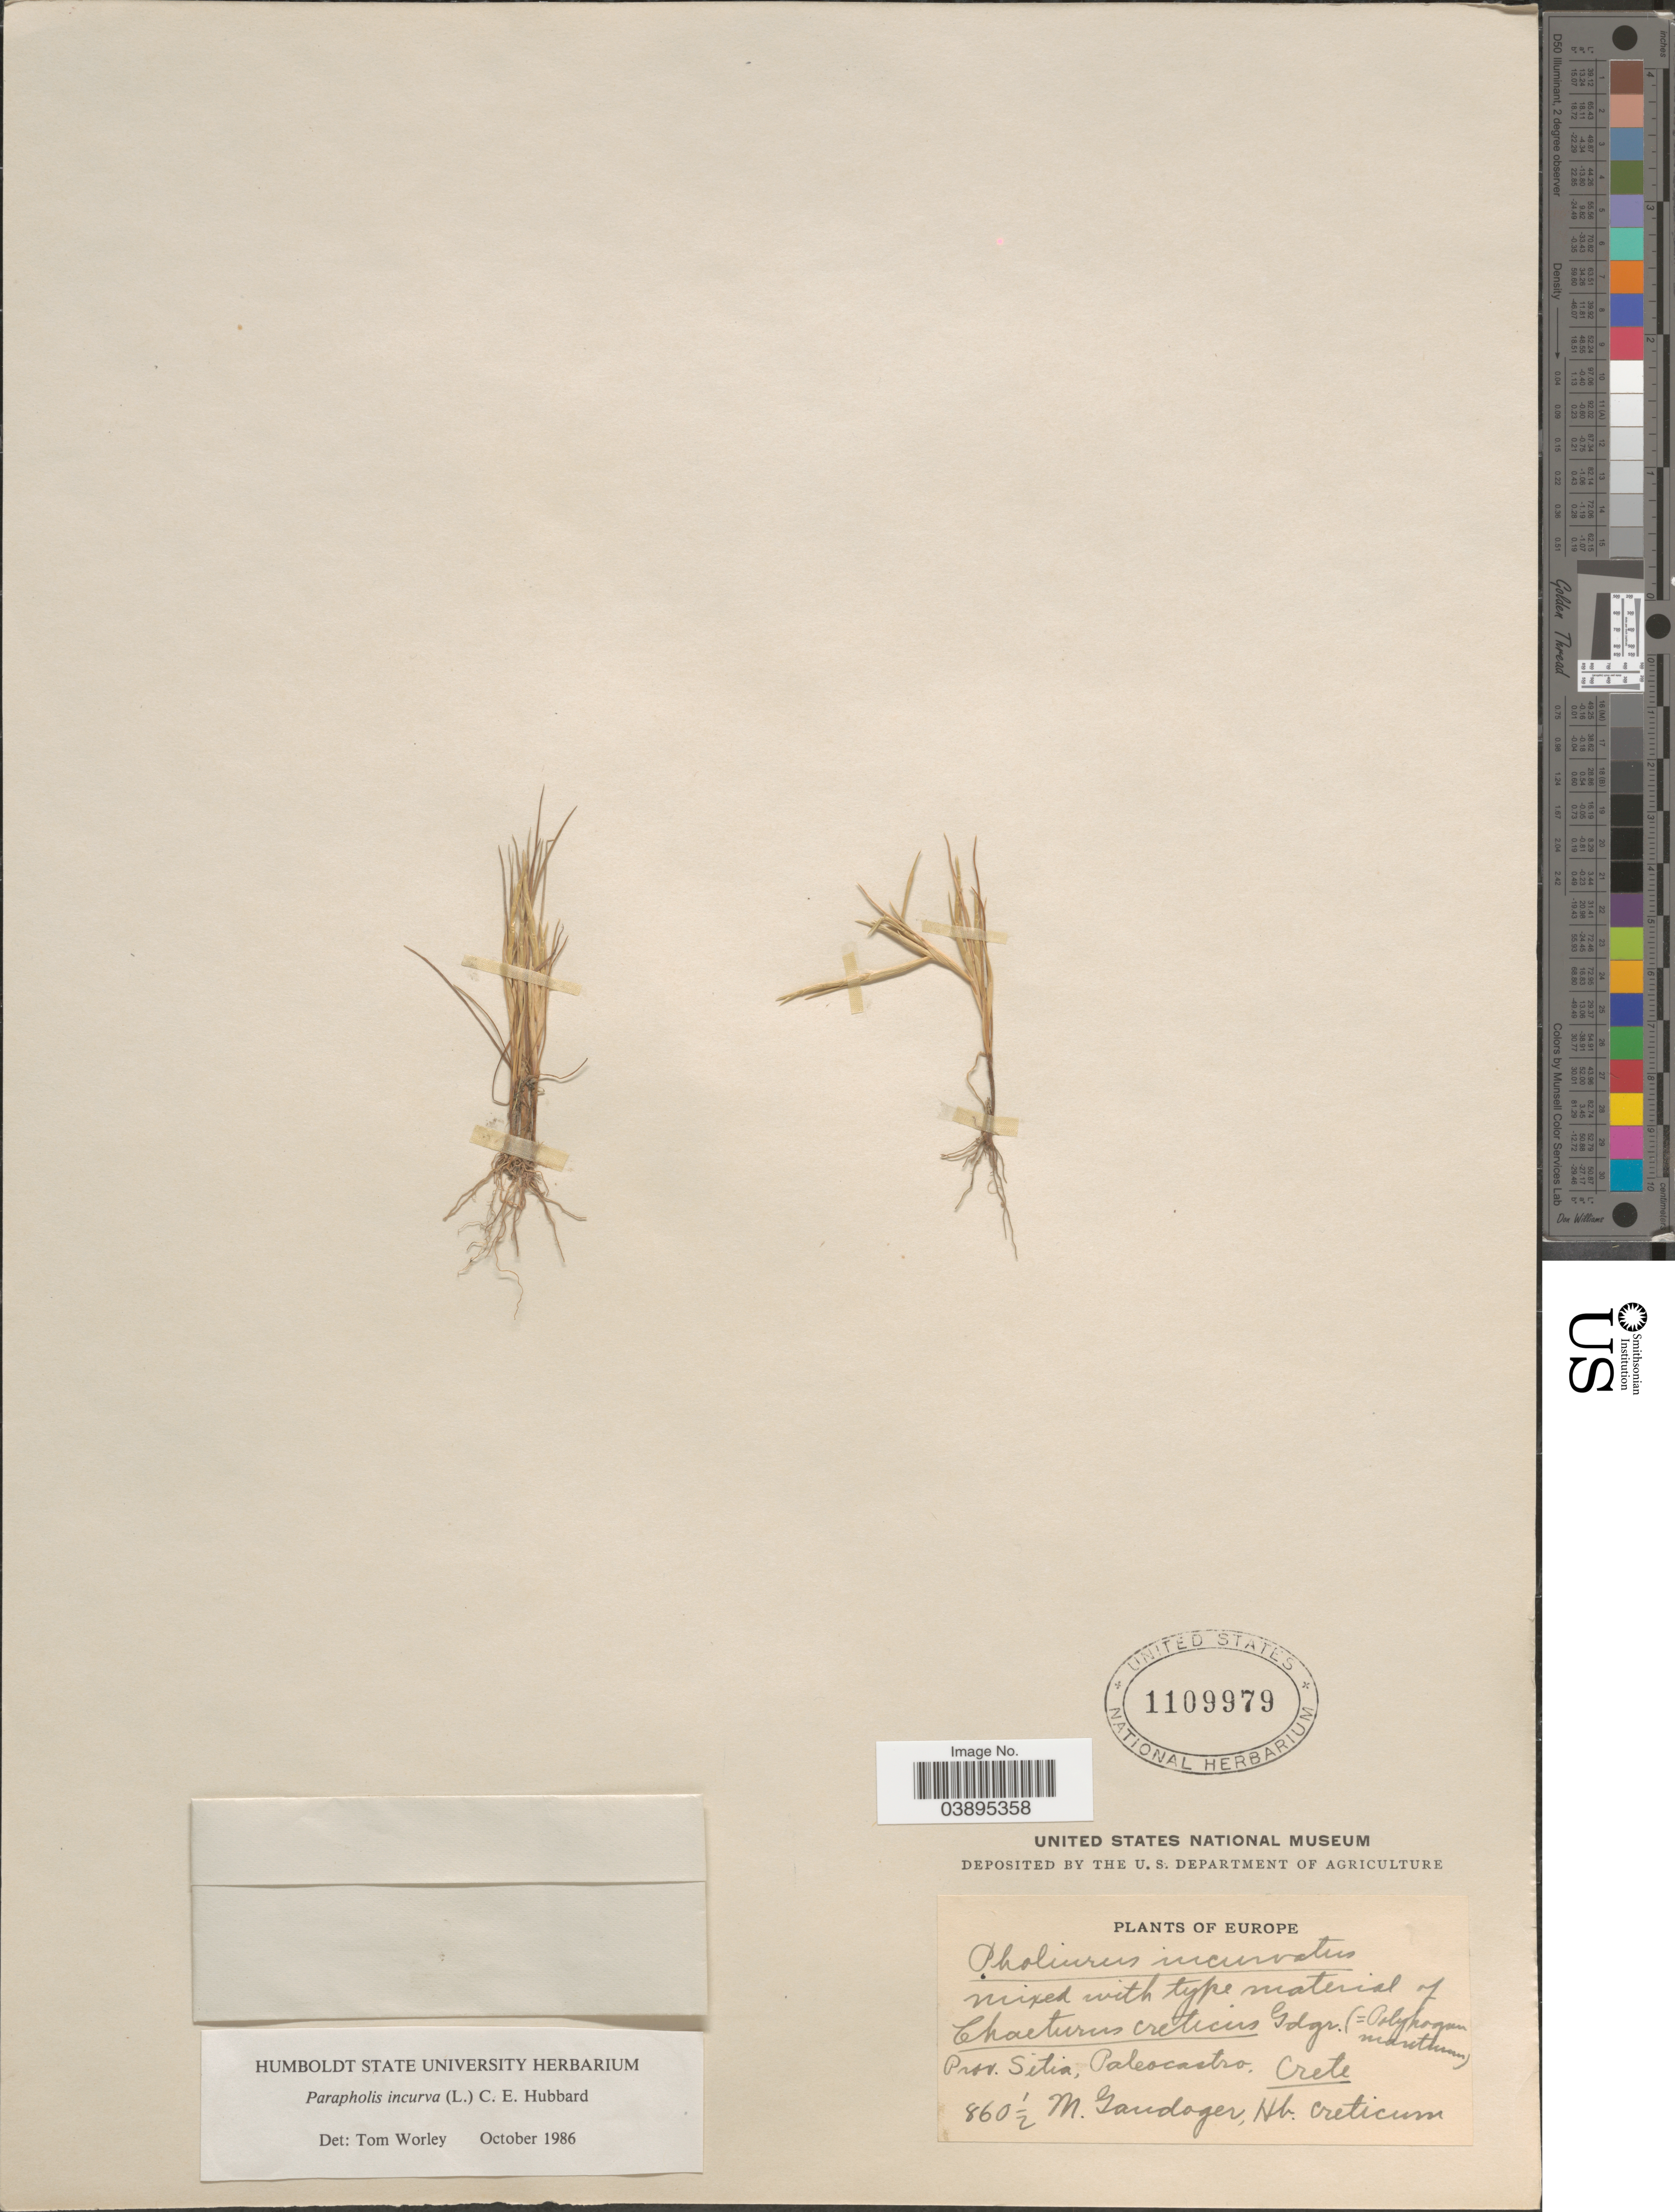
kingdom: Plantae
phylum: Tracheophyta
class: Liliopsida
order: Poales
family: Poaceae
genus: Parapholis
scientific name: Parapholis incurva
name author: (L.) C.E. Hubb.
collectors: M. Gandoger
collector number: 860½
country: Greece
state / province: Crete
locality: Prov. Sitia, Palescastro.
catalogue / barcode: US 1109979